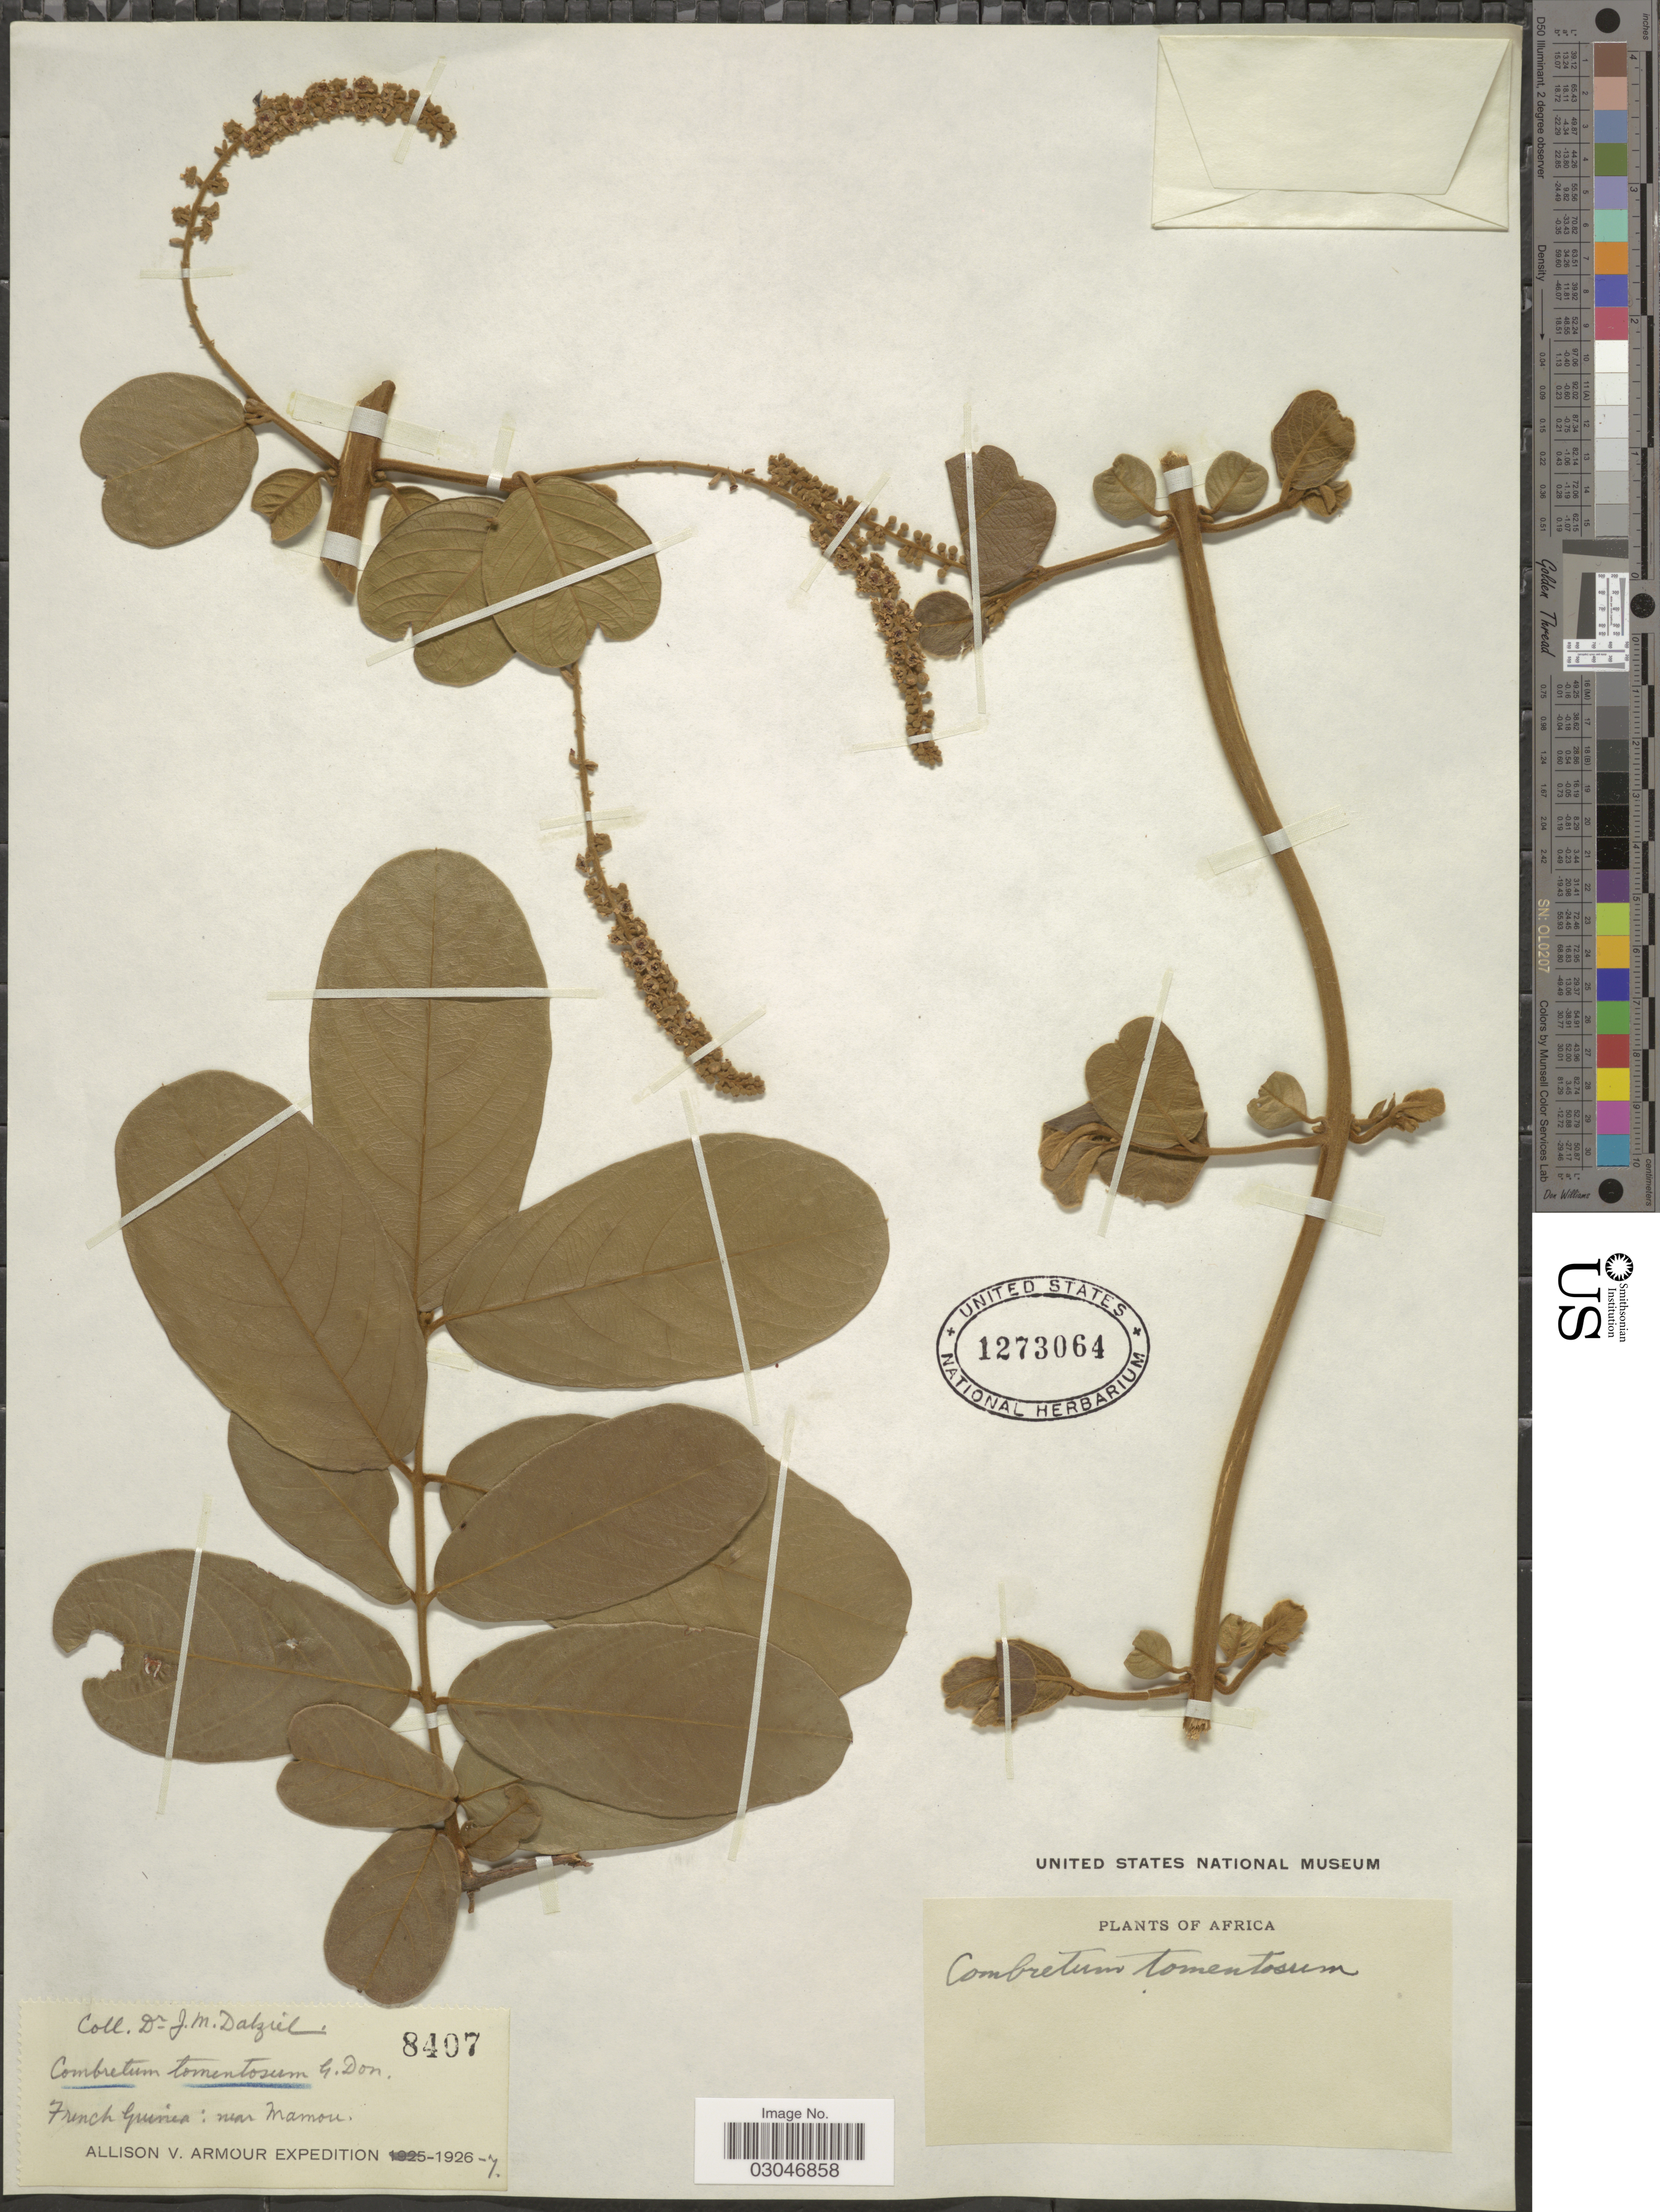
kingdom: Plantae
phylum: Tracheophyta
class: Magnoliopsida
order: Myrtales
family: Combretaceae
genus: Combretum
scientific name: Combretum tomentosum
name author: G. Don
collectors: J. Dalziel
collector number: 8407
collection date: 1926/1927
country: Guinea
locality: French Guineau: Near Mamou.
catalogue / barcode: US 1273064